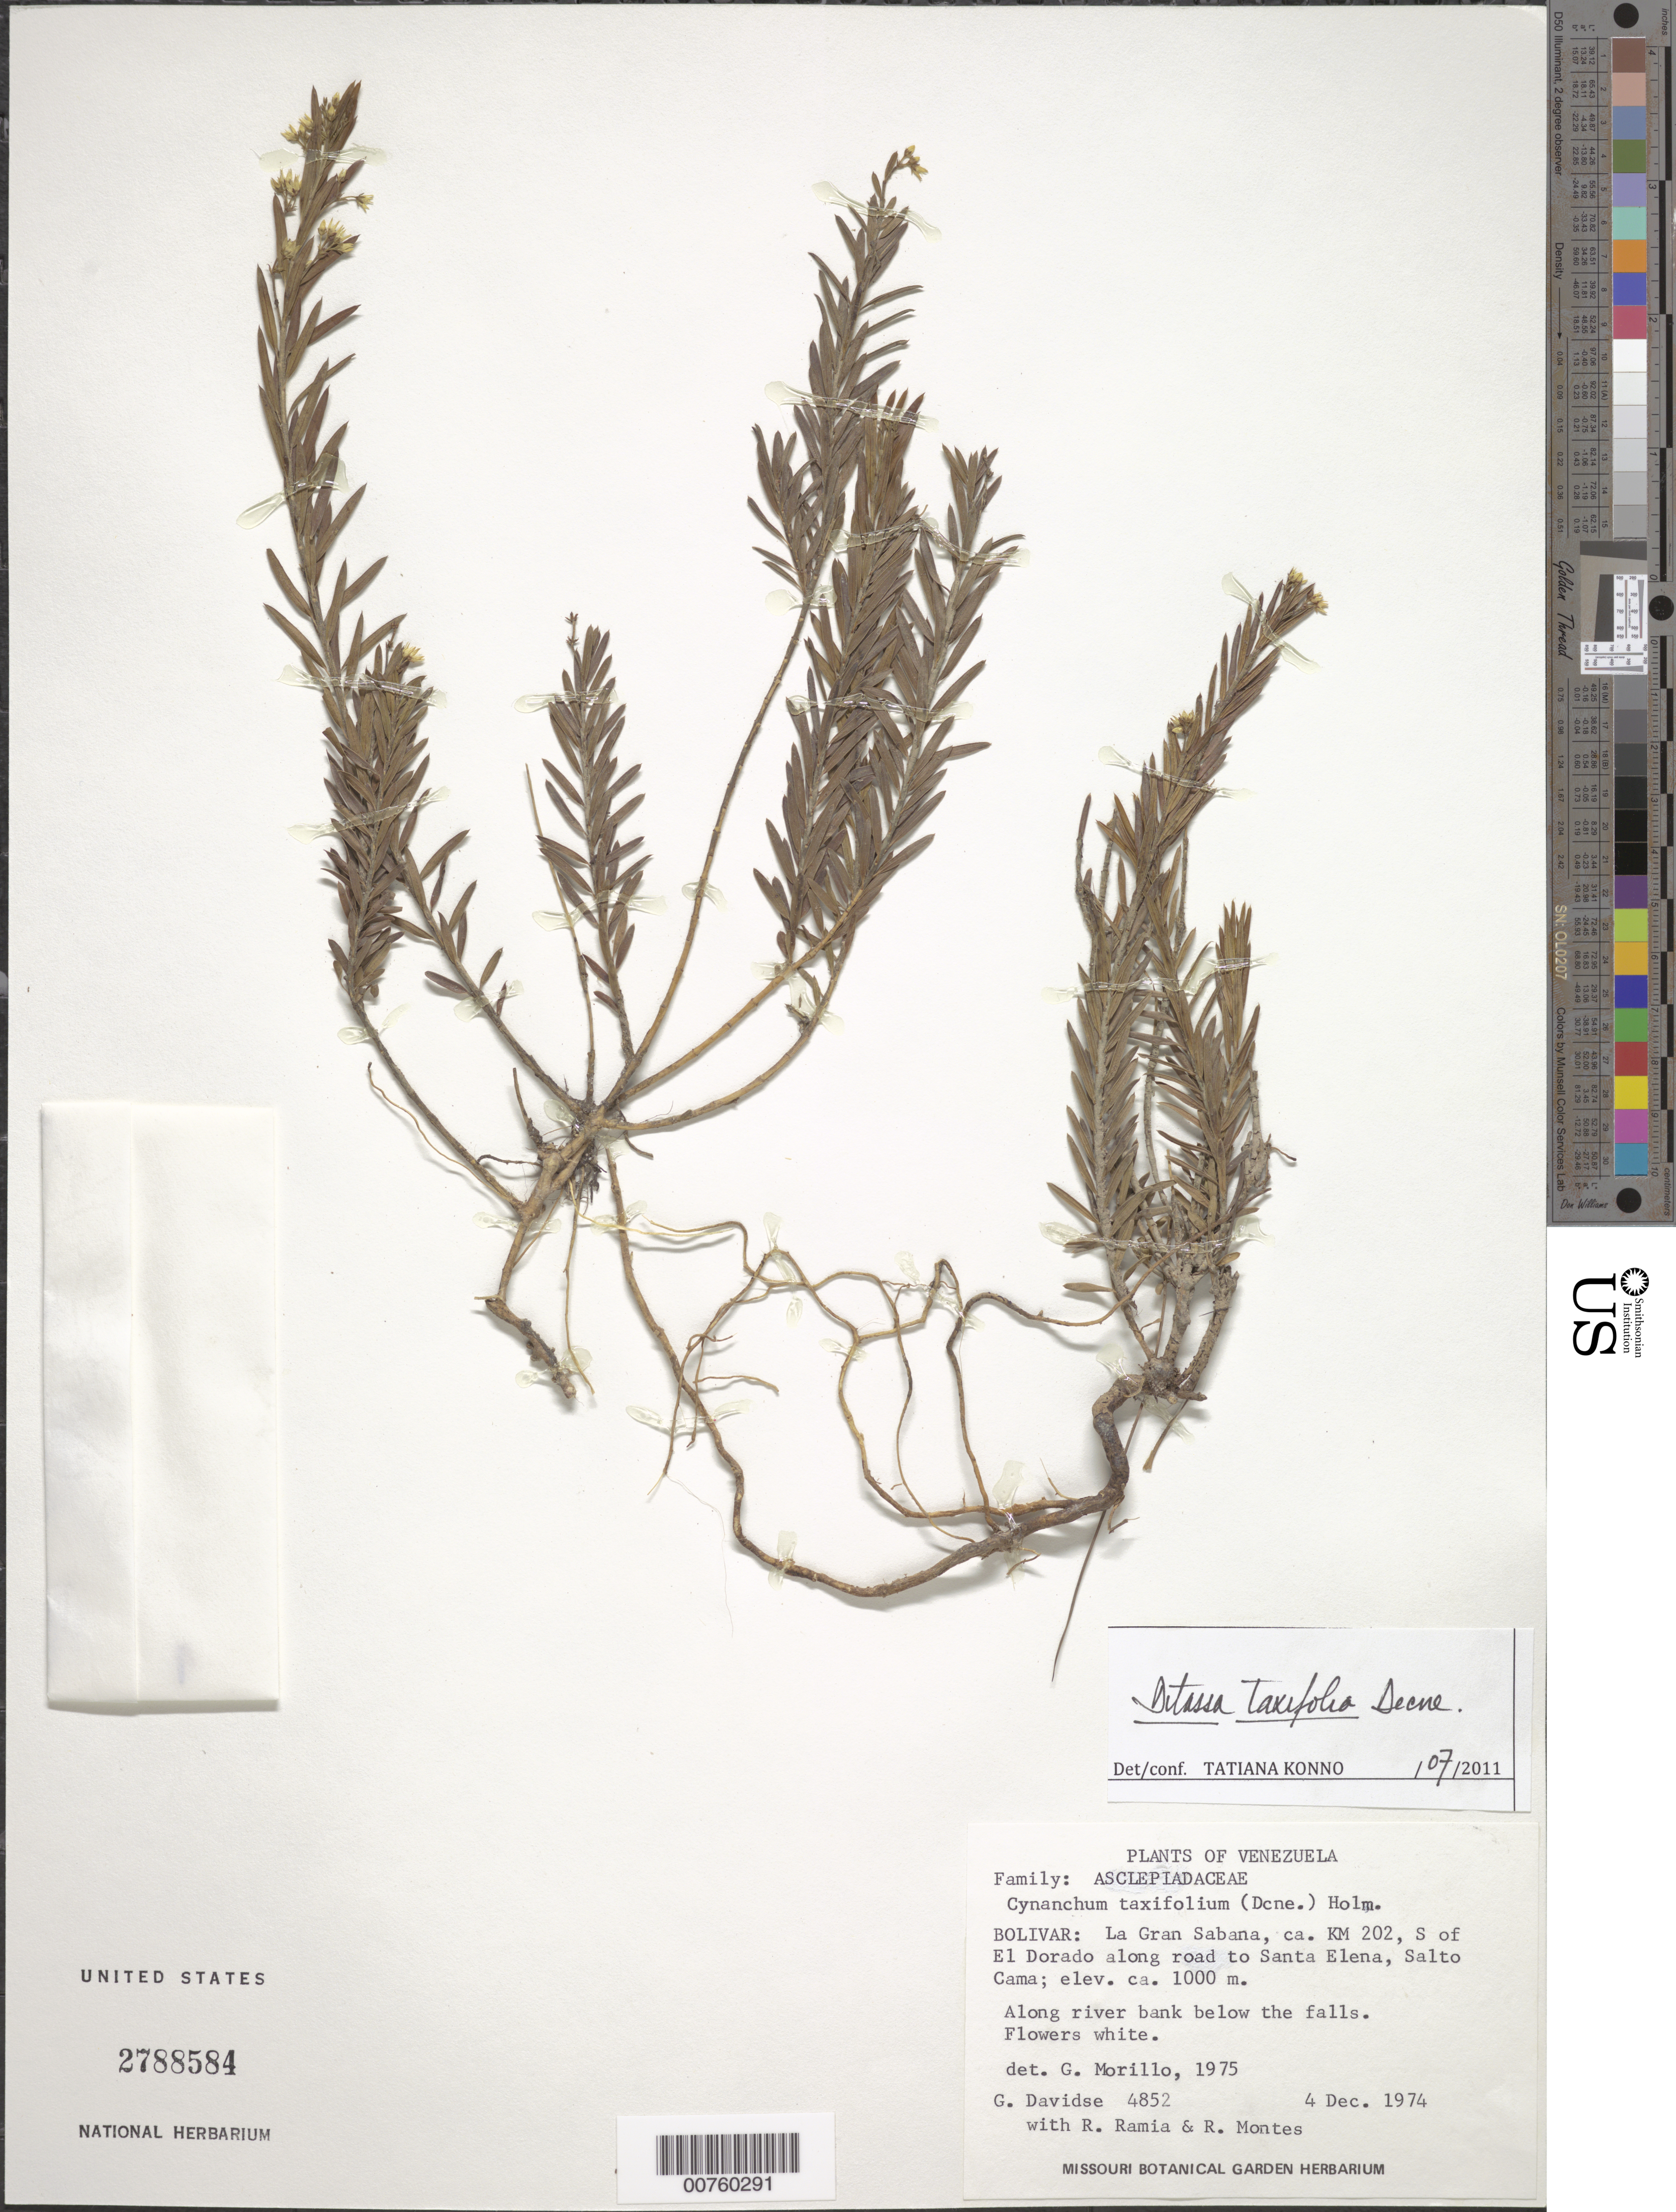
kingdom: Plantae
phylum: Tracheophyta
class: Magnoliopsida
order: Gentianales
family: Apocynaceae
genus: Ditassa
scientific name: Ditassa taxifolia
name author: Decne.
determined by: Konno, T.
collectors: G. Davidse, M. Ramia & R. Montes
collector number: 4852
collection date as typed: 4-Dec-73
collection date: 1973-12-04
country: Venezuela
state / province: Bolívar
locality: Gran Sabana, km 202, S of El Dorado along road to Santa Elena, Salto Cama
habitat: Along river bank below falls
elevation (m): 1000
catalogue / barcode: US 2788584